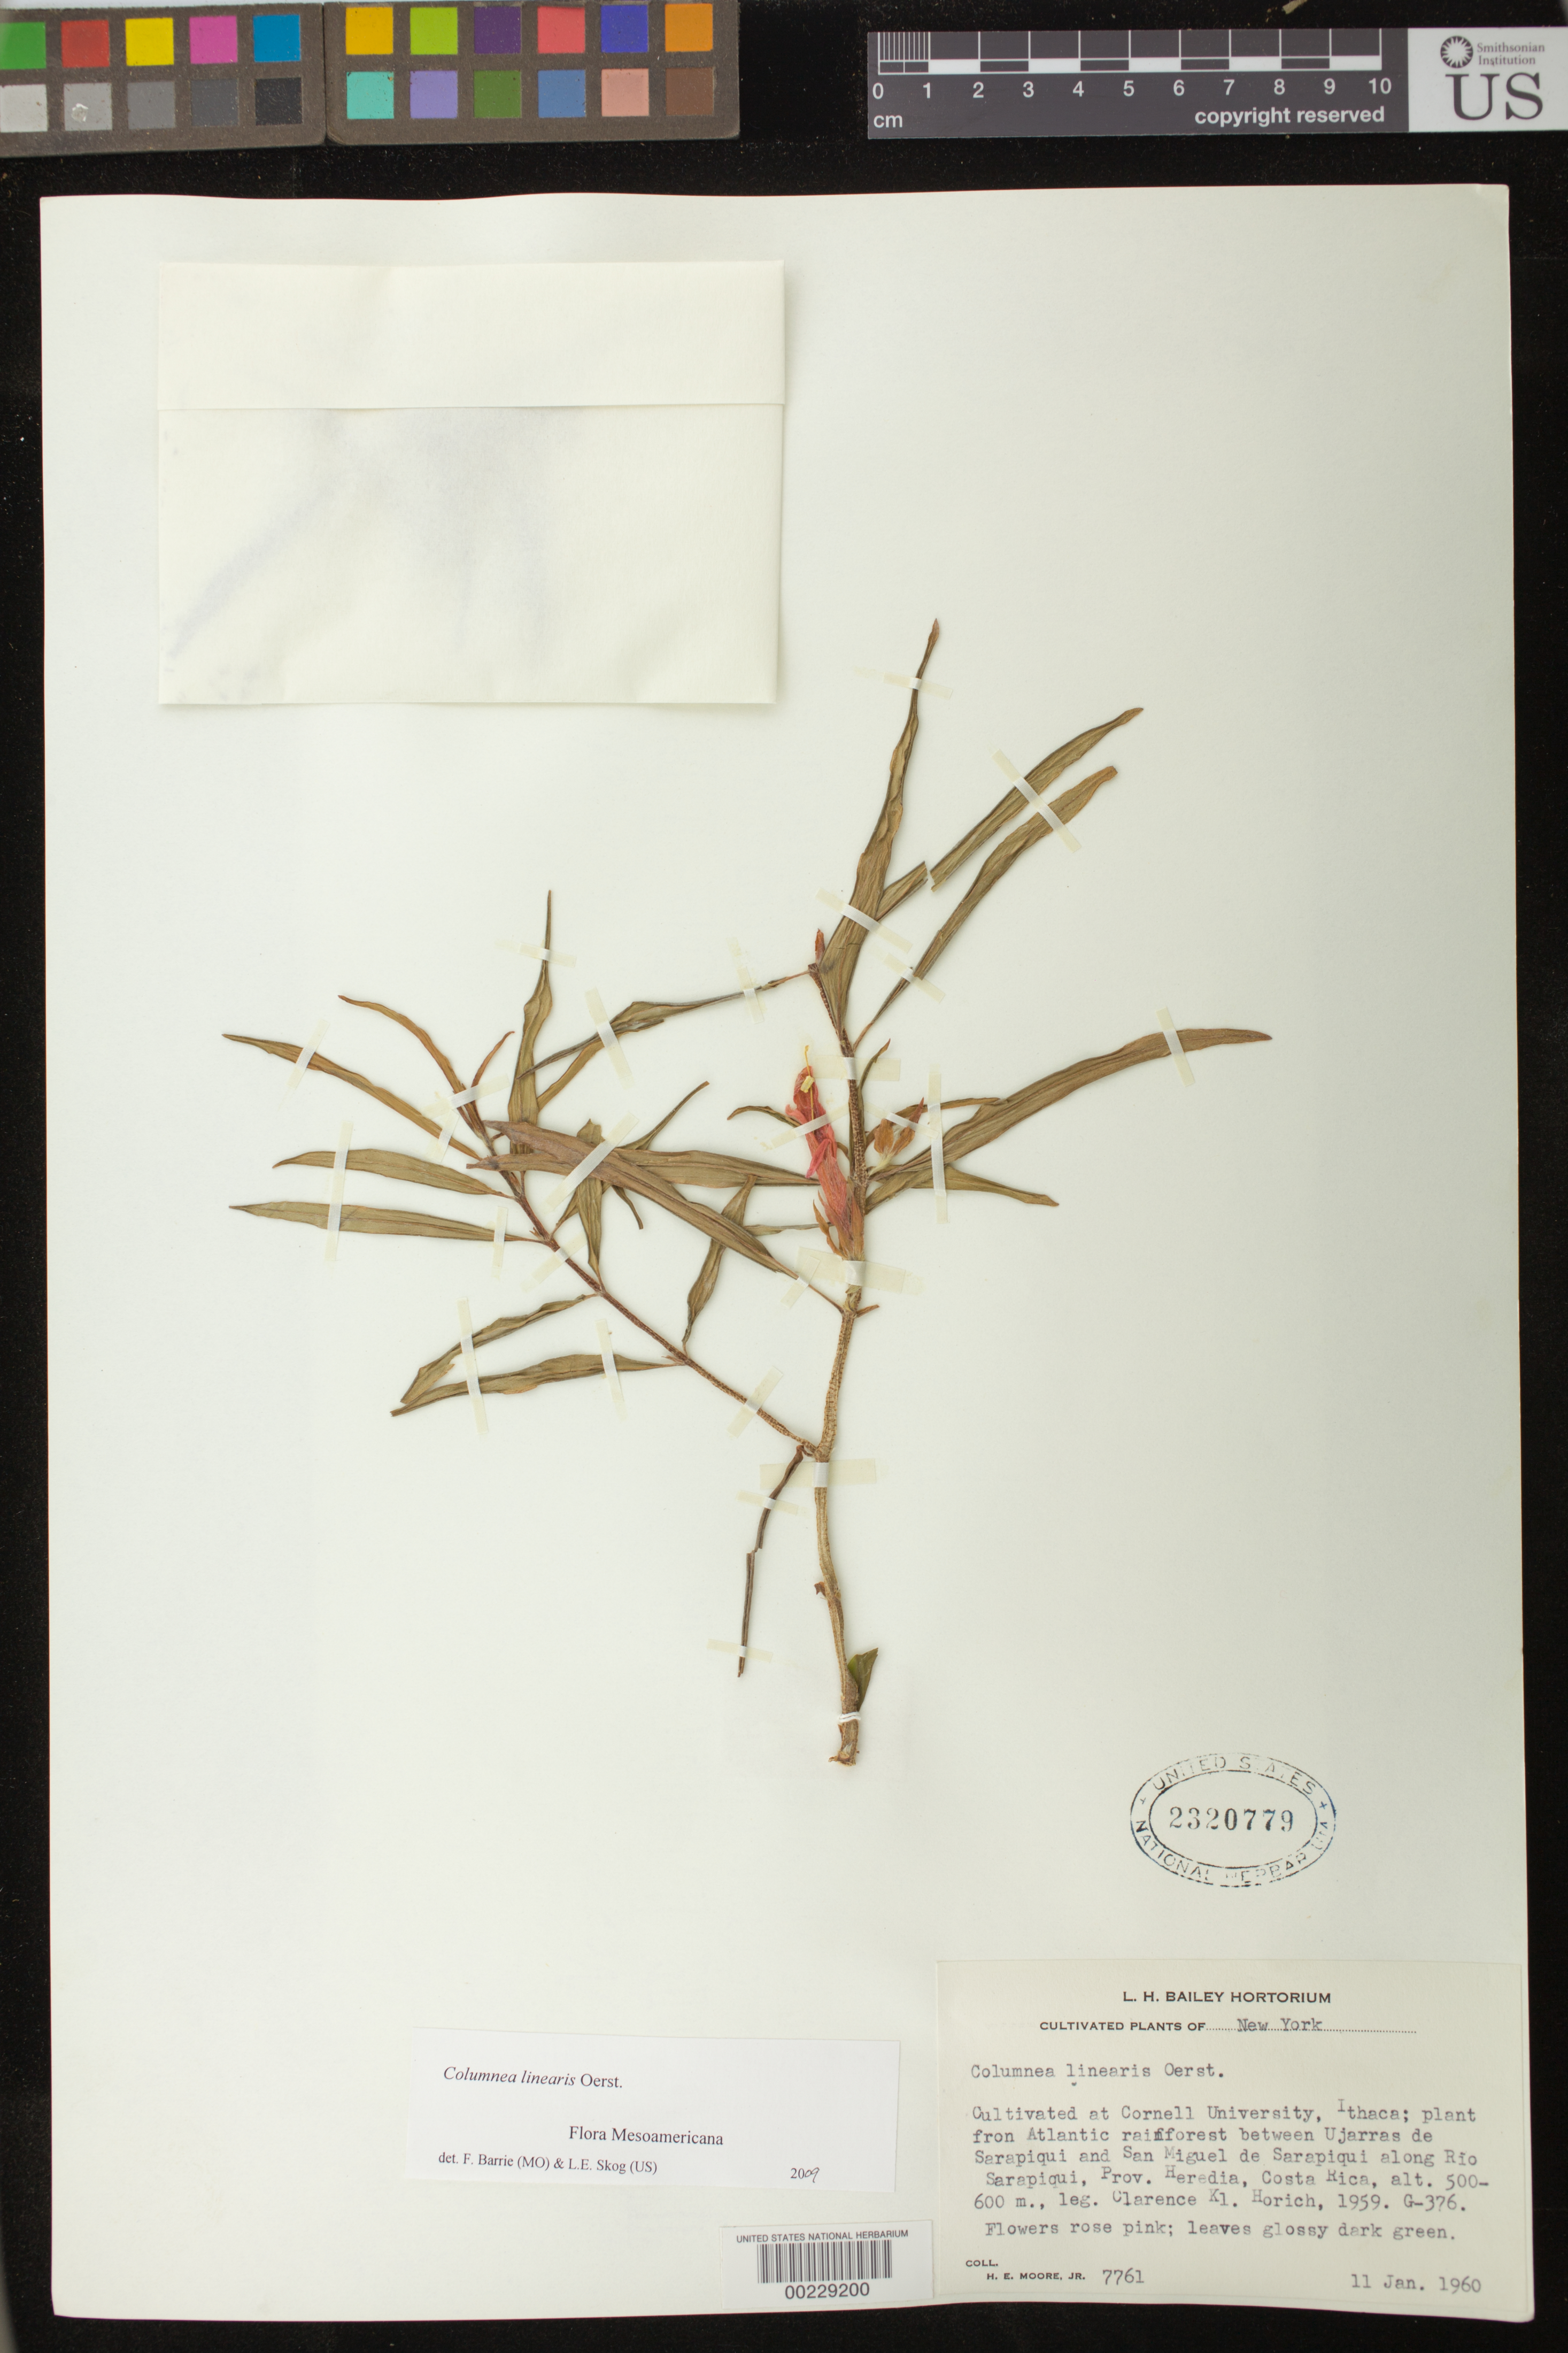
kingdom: Plantae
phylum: Tracheophyta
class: Magnoliopsida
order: Lamiales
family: Gesneriaceae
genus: Columnea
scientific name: Columnea linearis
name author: Oerst.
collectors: H. E. Moore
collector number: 7761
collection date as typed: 11 Jan 1960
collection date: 1960-01-11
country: Costa Rica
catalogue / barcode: US 2320779